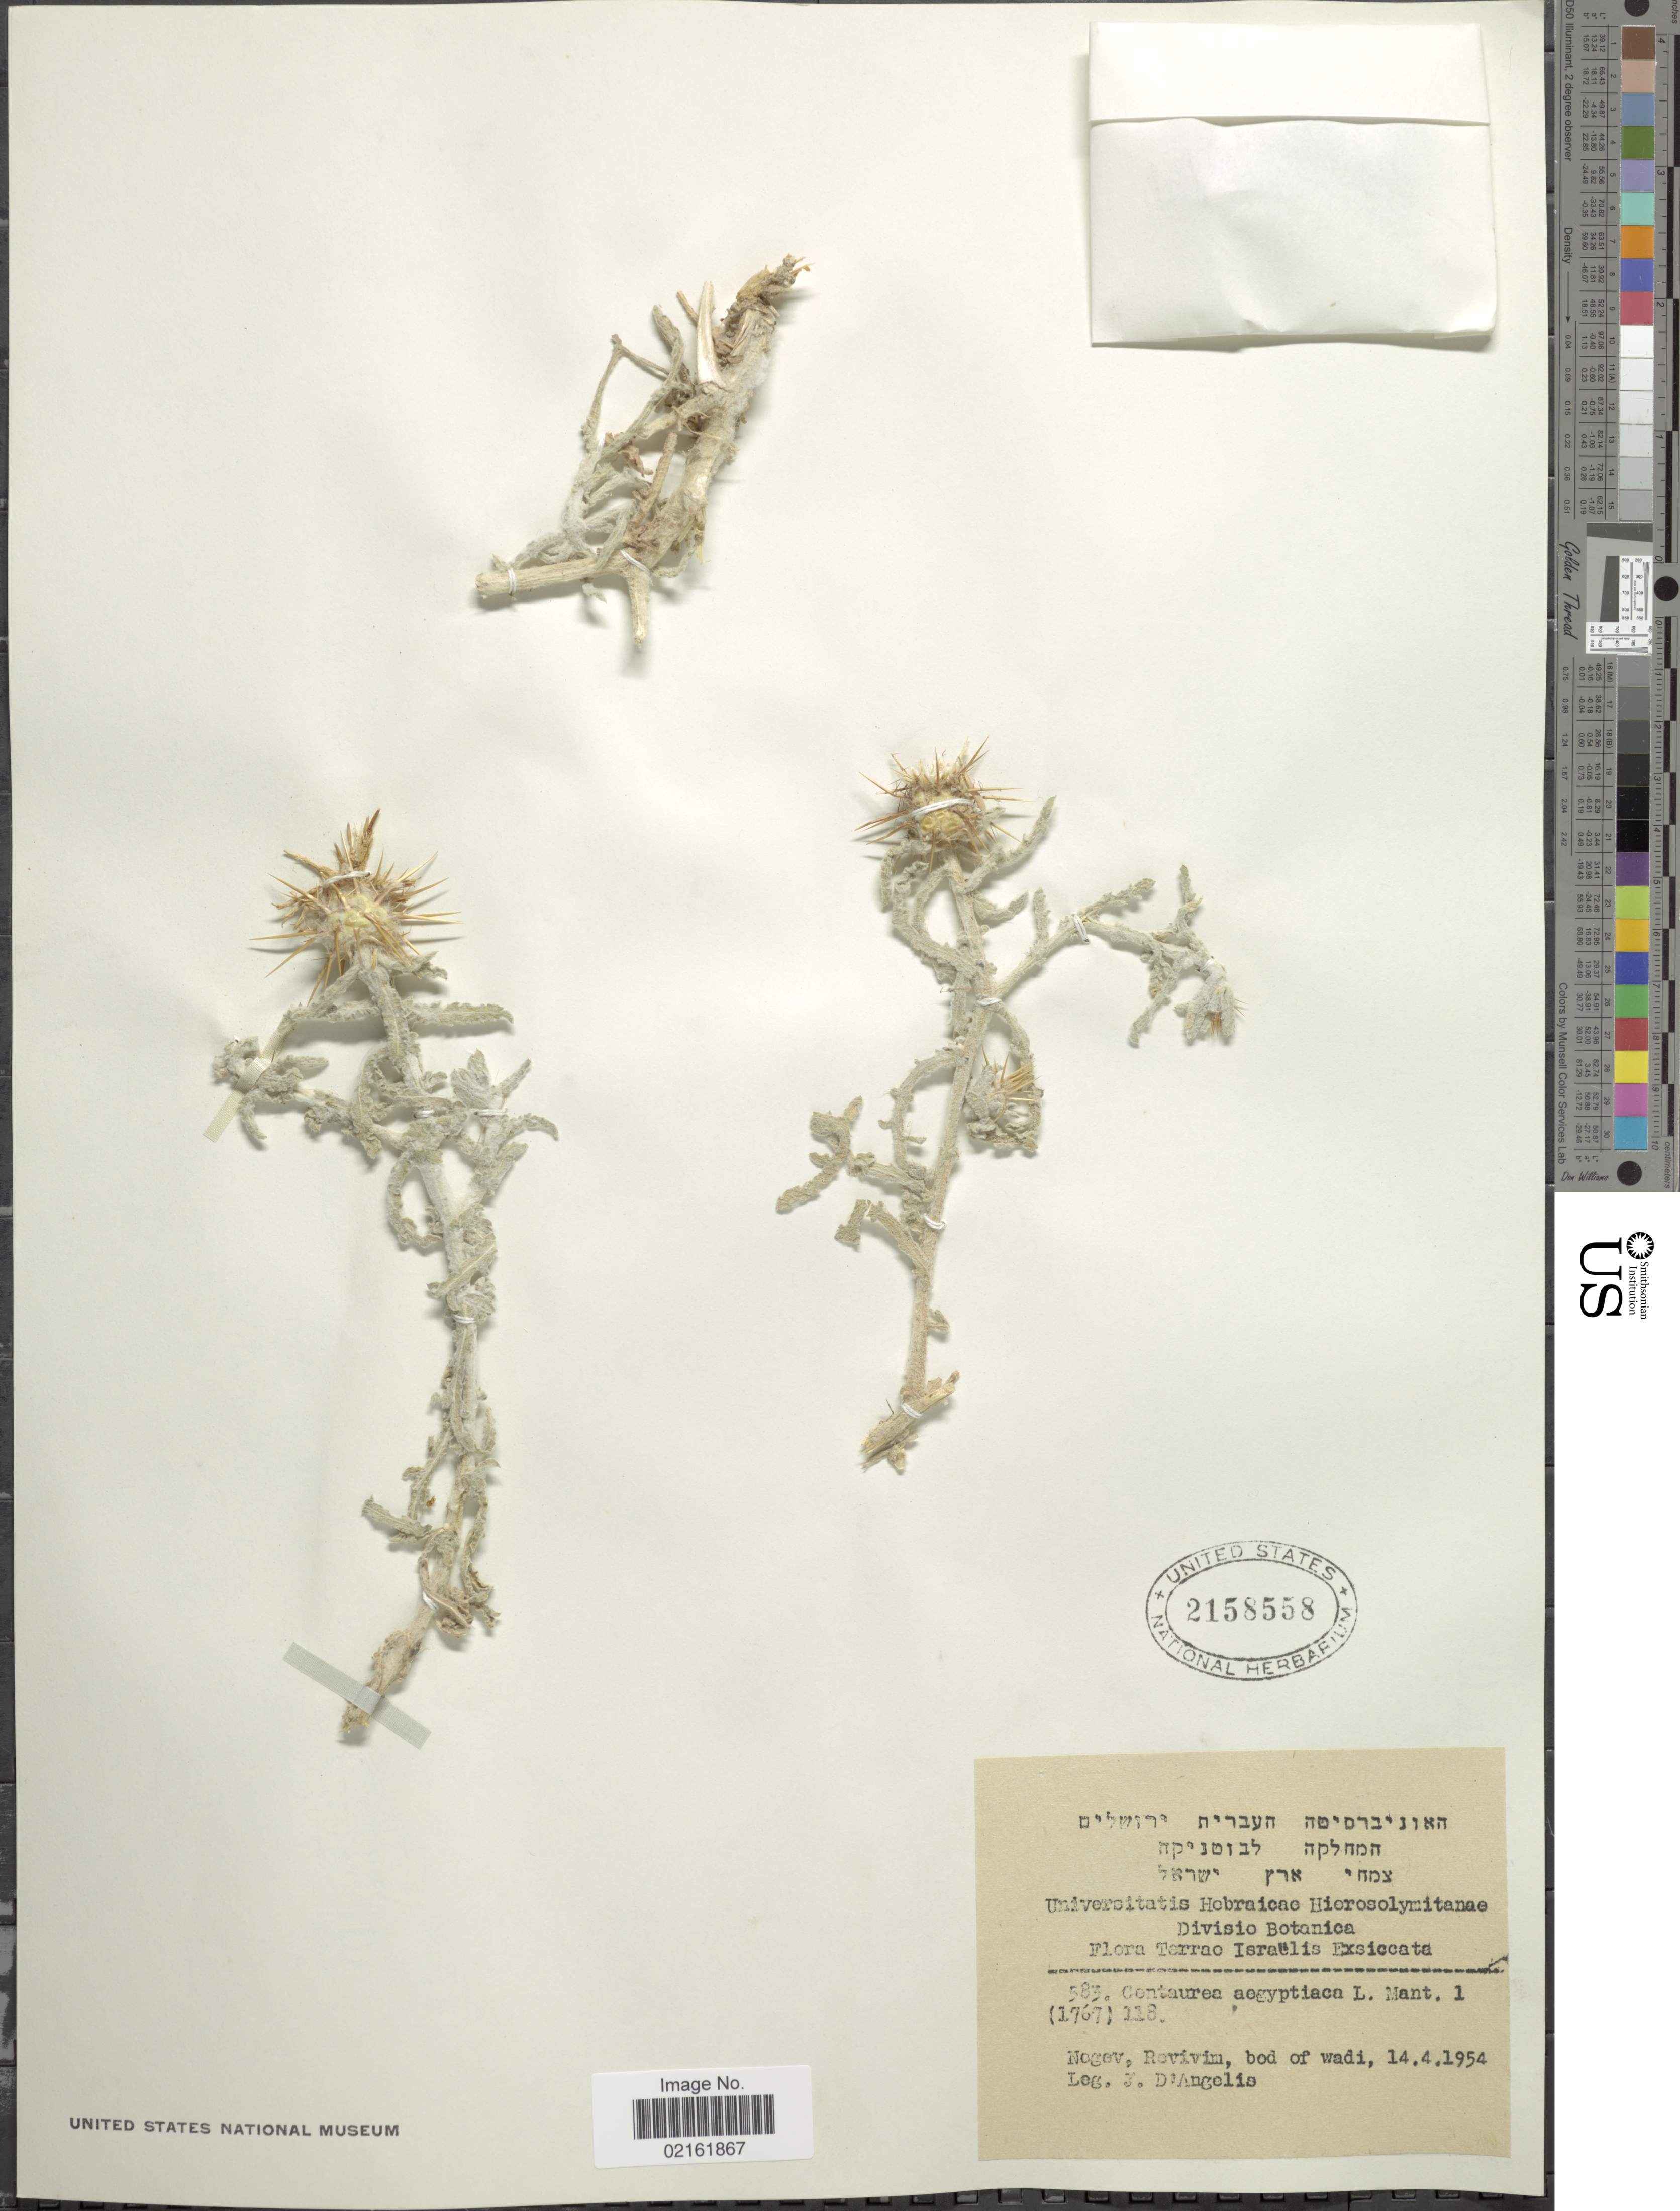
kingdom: Plantae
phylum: Tracheophyta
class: Magnoliopsida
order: Asterales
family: Asteraceae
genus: Centaurea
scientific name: Centaurea aegyptiaca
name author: L.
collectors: J. D'angelis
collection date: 1954-04-14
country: Israel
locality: Terrae Israelis, Negev [interpreted], Revivim, bod of wadi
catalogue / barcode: US 2158558